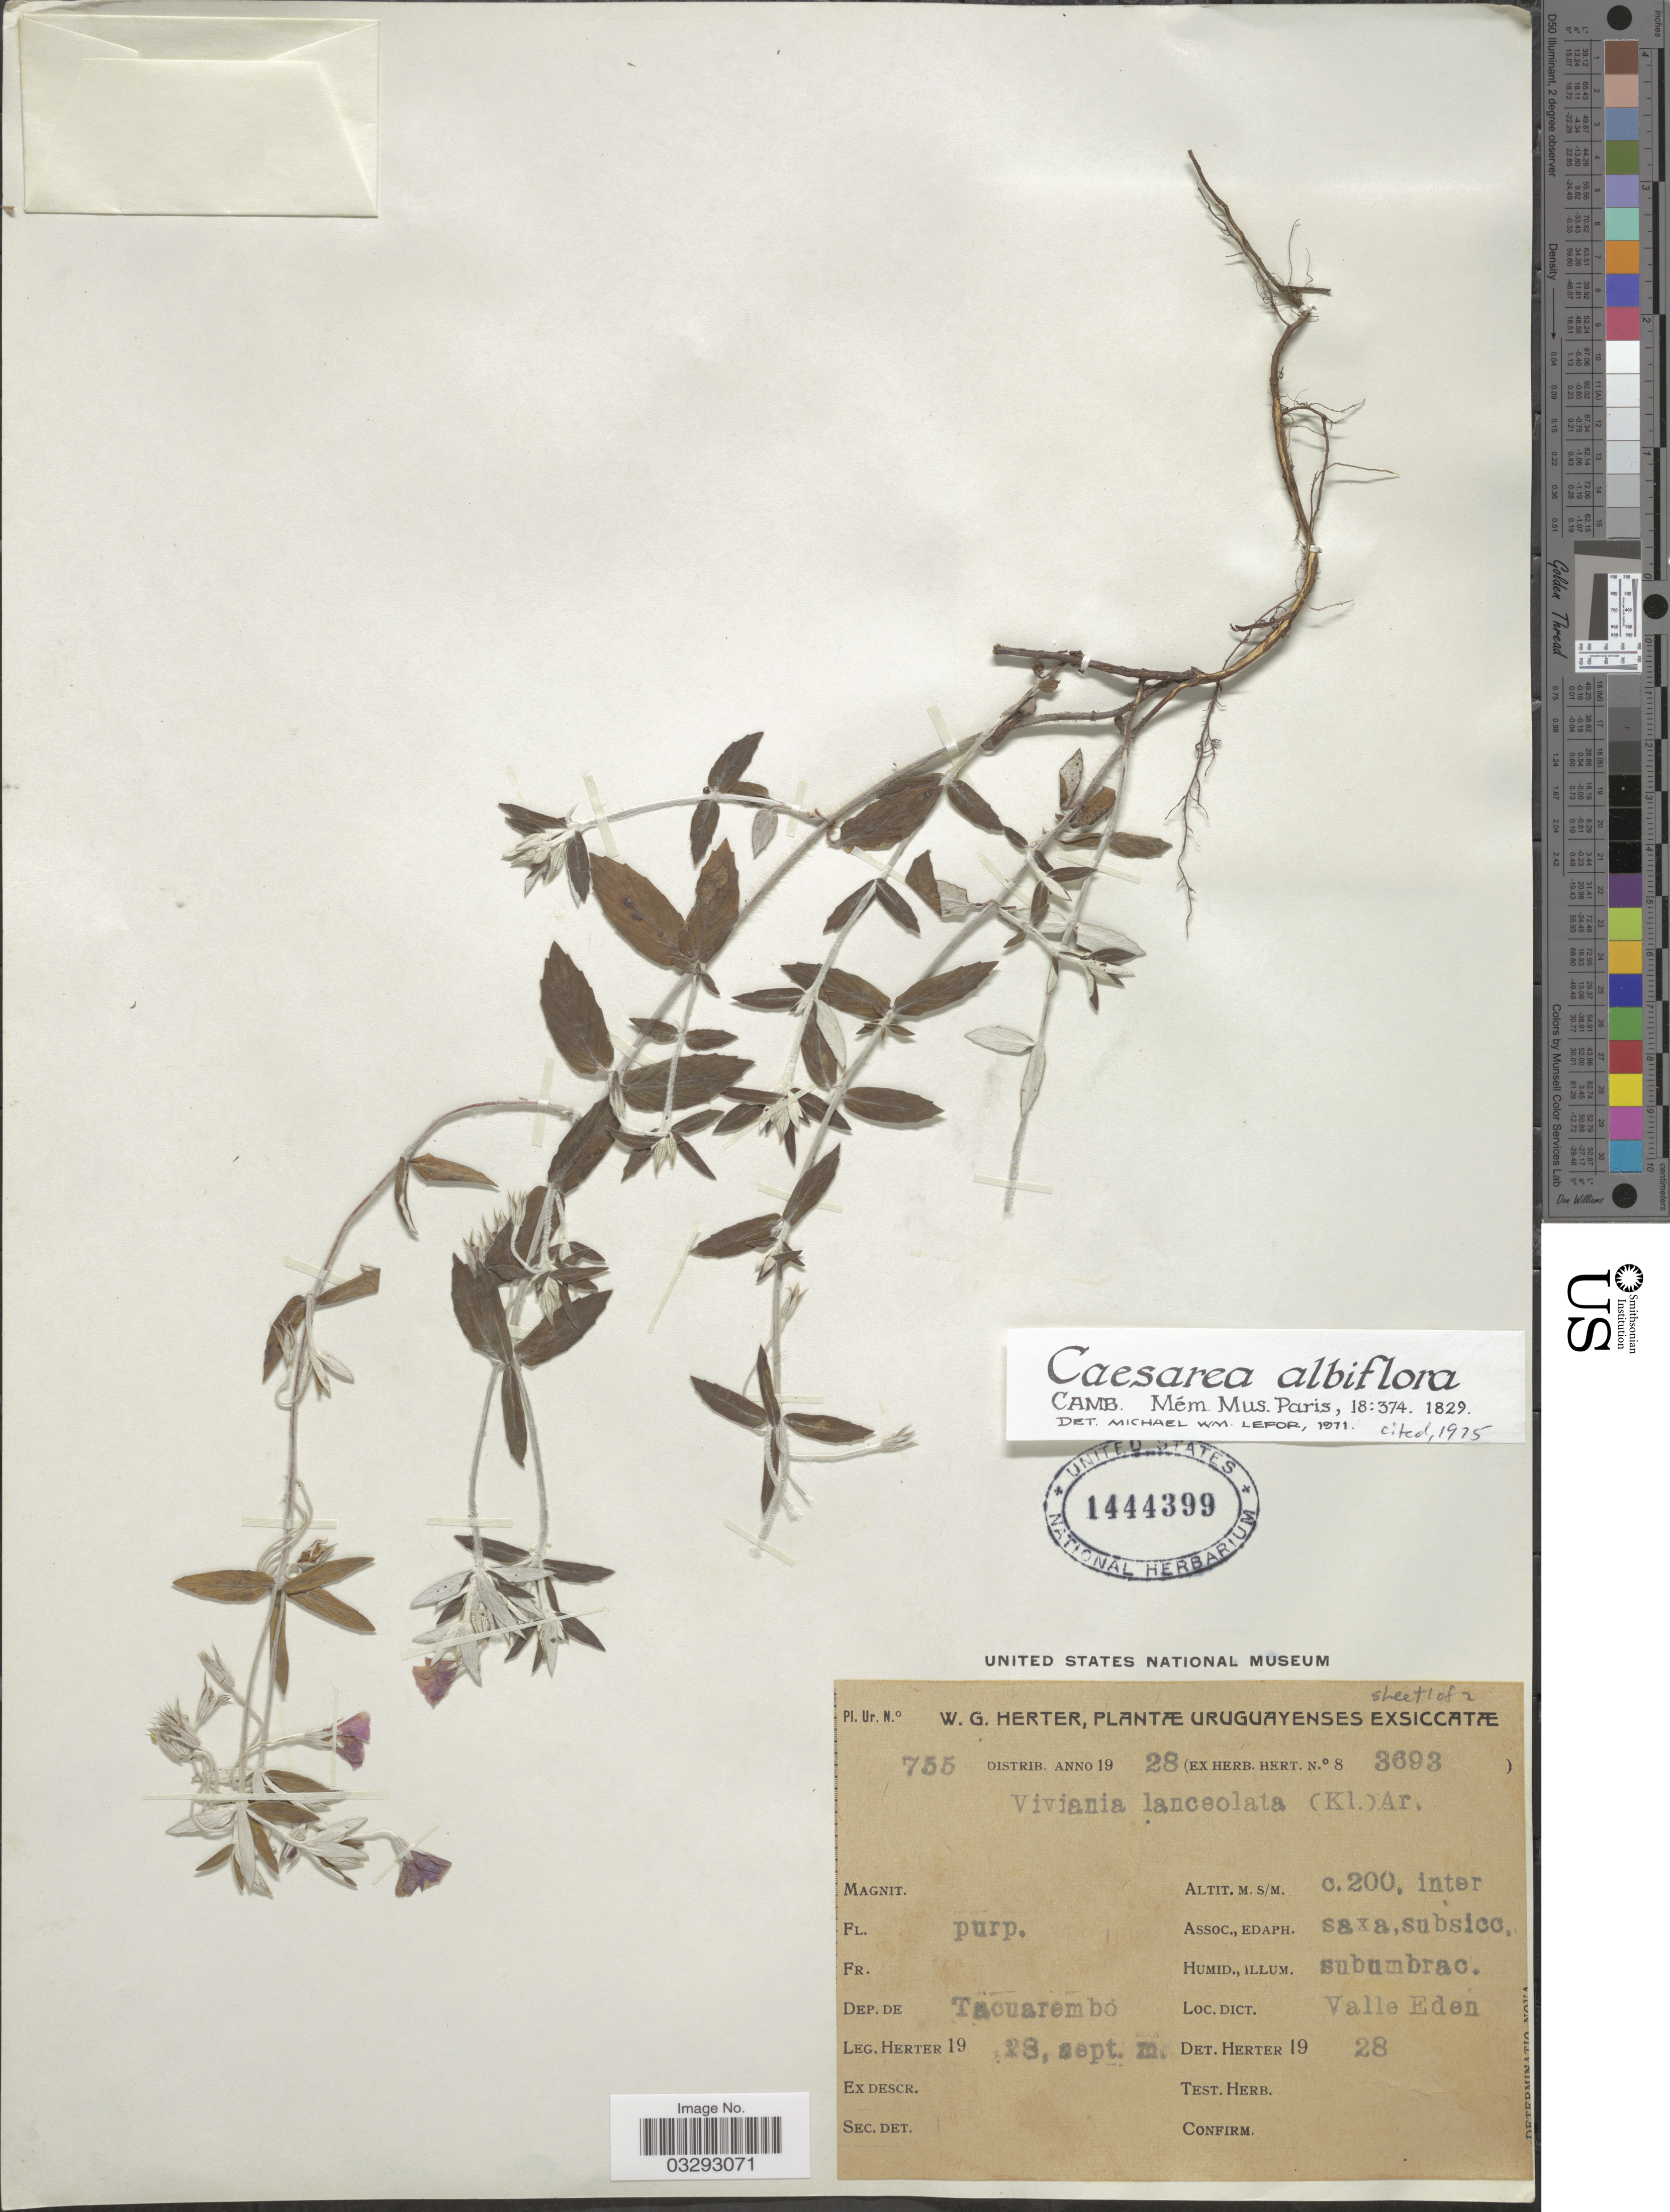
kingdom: Plantae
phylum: Tracheophyta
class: Magnoliopsida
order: Geraniales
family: Vivianiaceae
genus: Viviania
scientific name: Viviania albiflora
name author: (Cambess.) Reiche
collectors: W. G. Herter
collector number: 755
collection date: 1928-09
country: Uruguay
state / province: Tacuarembó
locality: Dep. de Tacuarembó. Dict. Valle Eden.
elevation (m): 200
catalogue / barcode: US 1444399